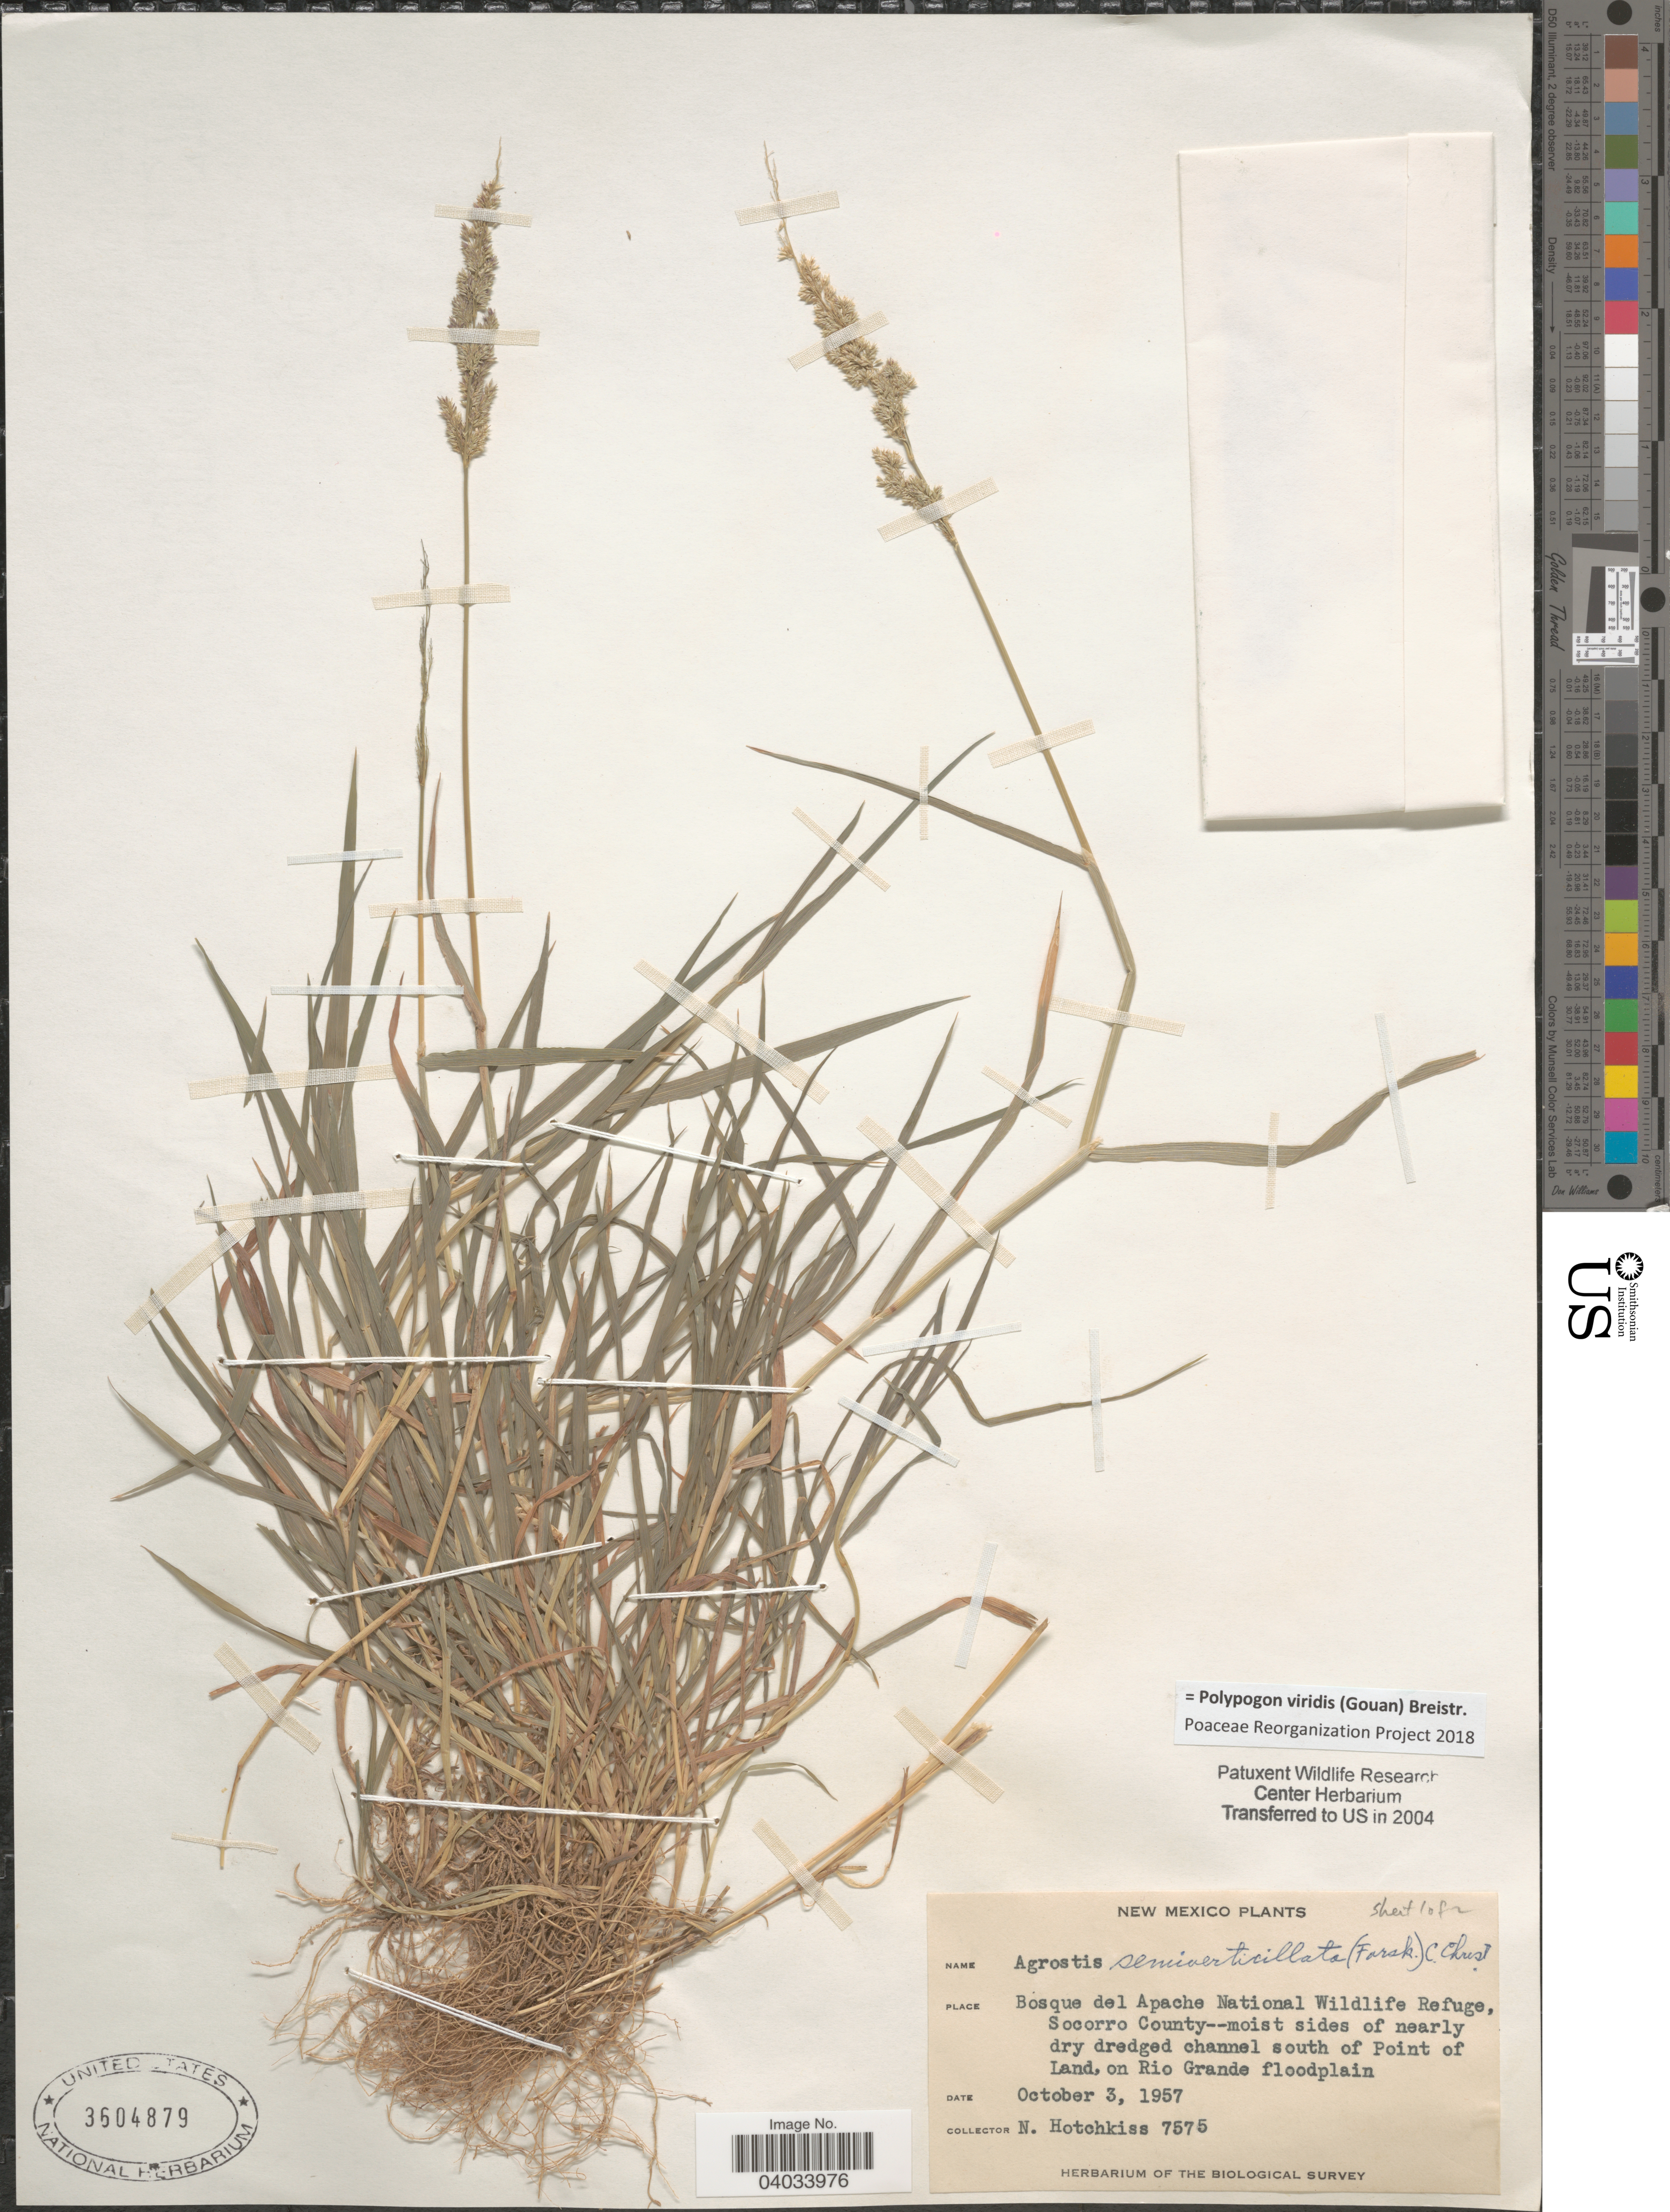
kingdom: Plantae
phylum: Tracheophyta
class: Liliopsida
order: Poales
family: Poaceae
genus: Polypogon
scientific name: Polypogon viridis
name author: (Gouan) Breistroffer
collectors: N. Hotchkiss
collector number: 7575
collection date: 1957-10-03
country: United States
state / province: New Mexico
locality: Bosque del Apache National Wildlife Refuge, Socorro County - channel south of Point of Land, on Rio Grande floodplain.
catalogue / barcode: US 3604879